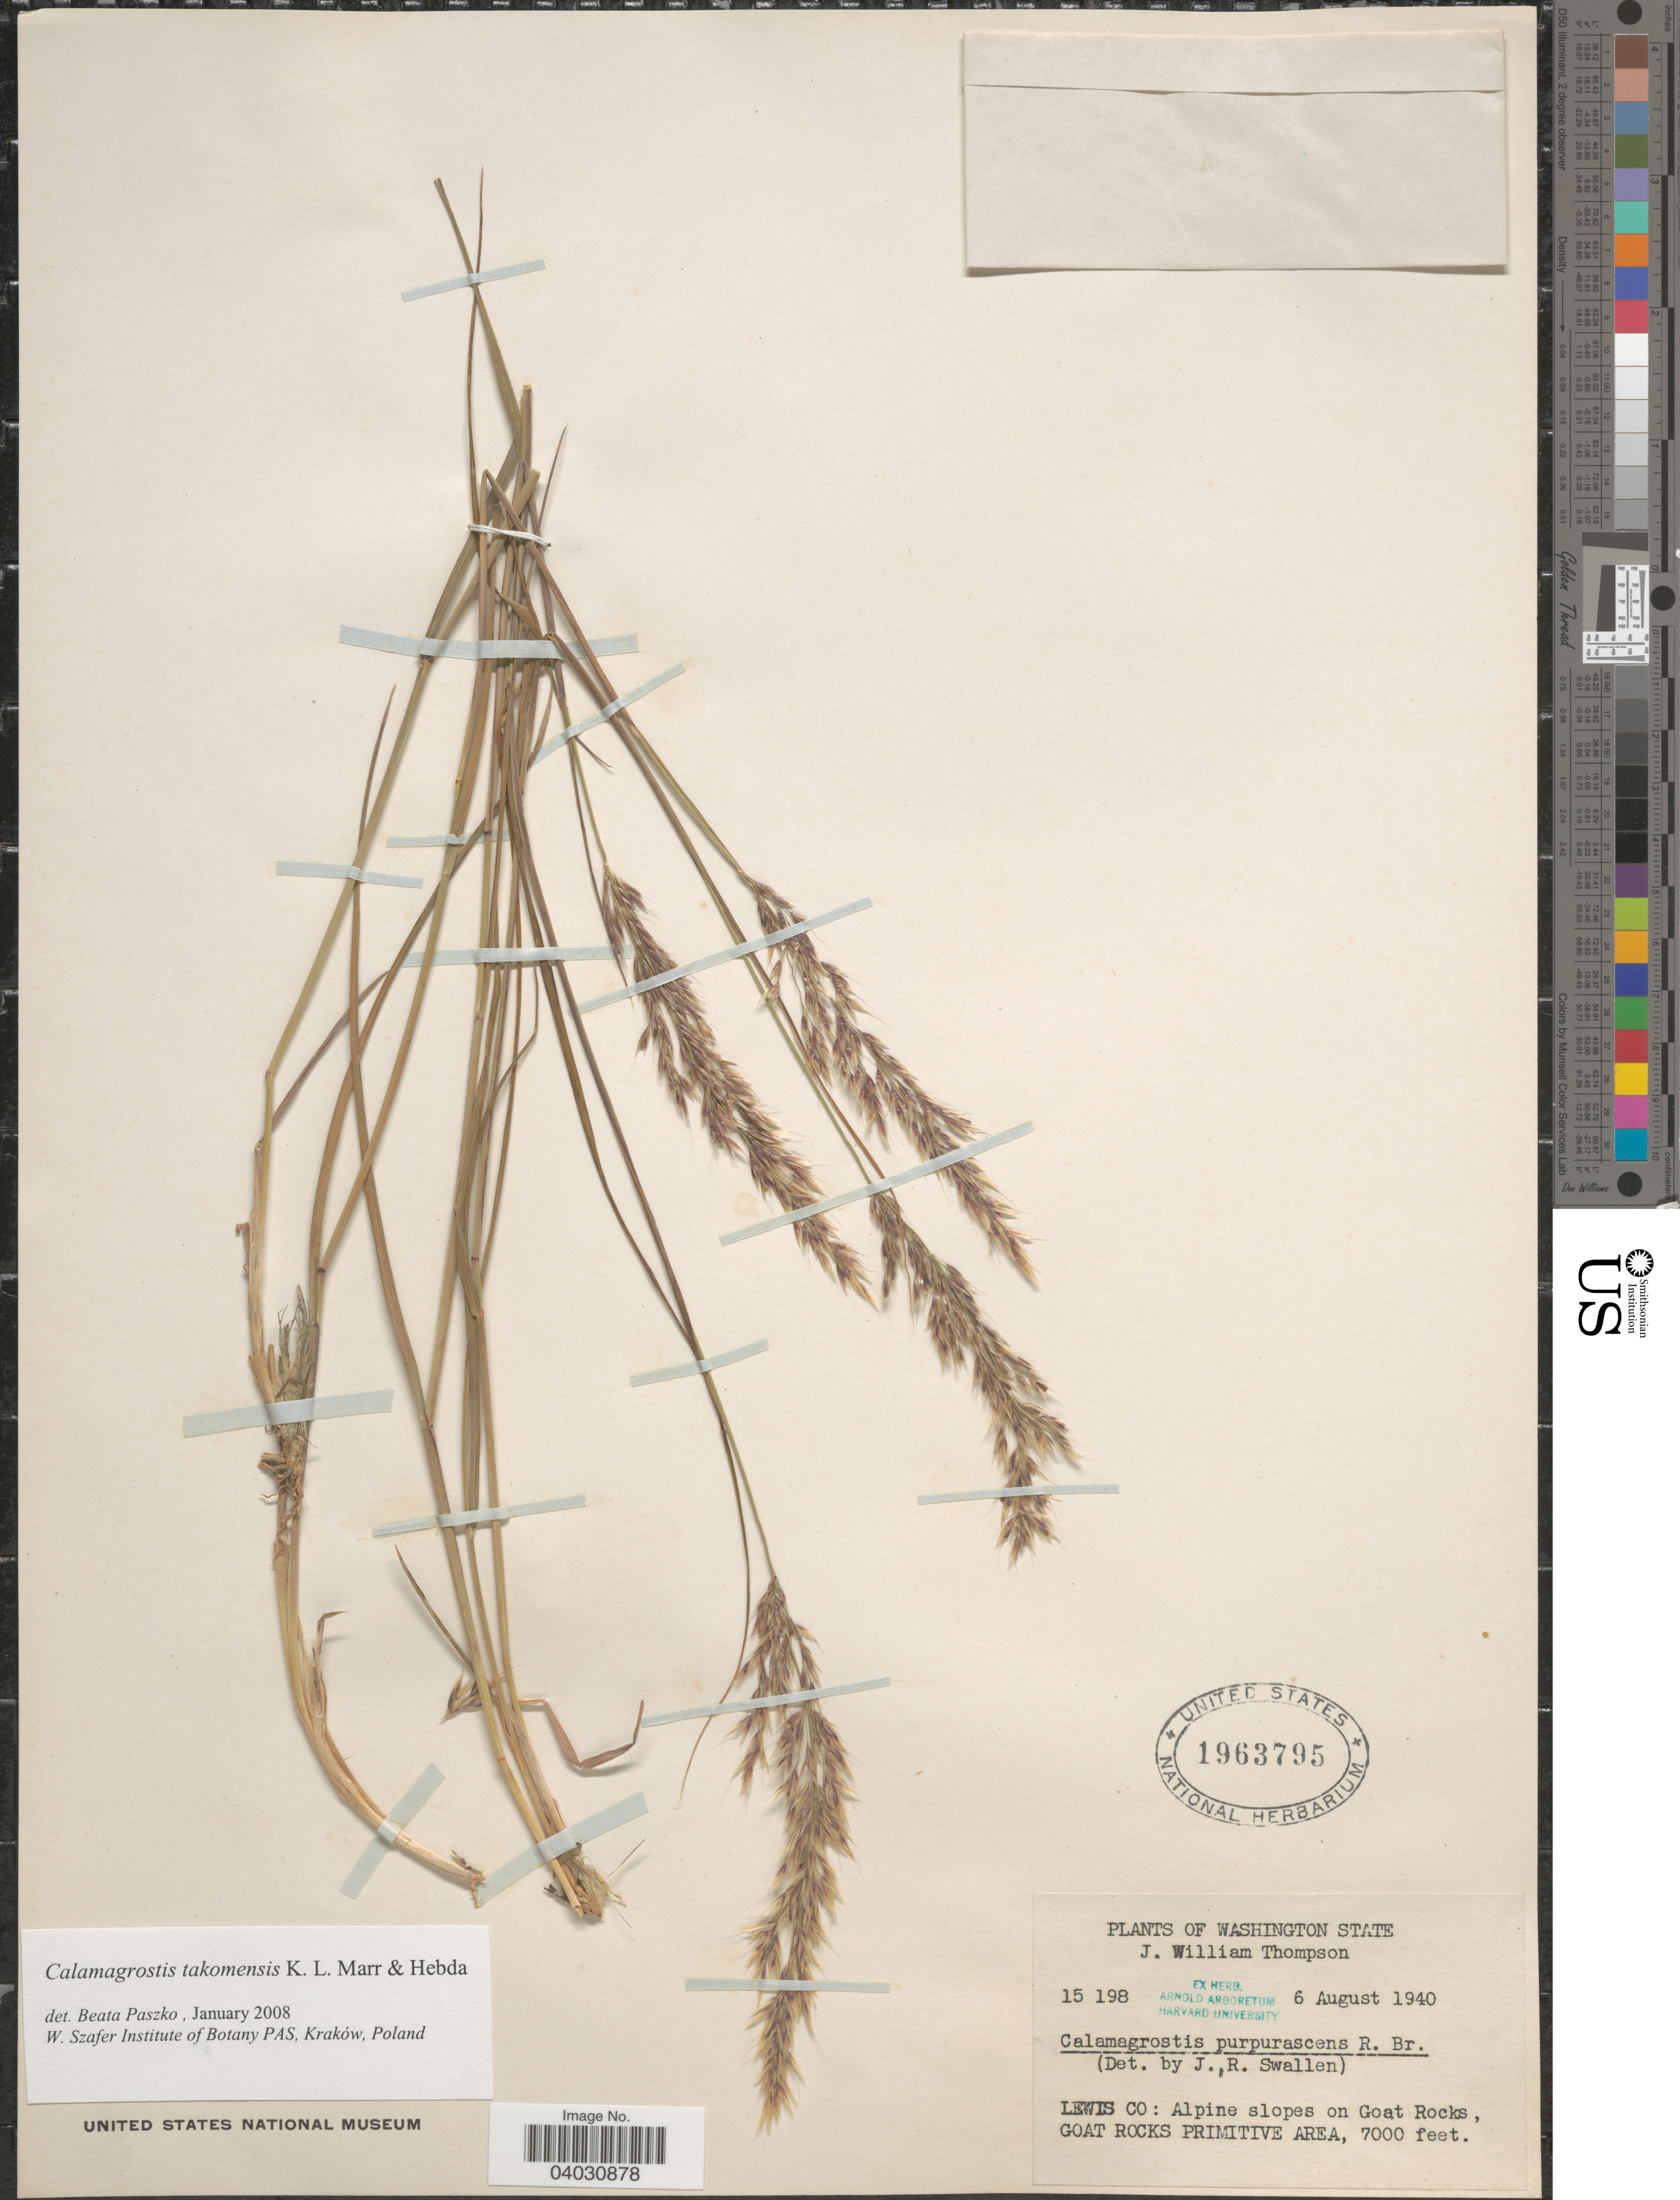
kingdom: Plantae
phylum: Tracheophyta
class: Liliopsida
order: Poales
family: Poaceae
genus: Calamagrostis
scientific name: Calamagrostis tacomensis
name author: K. Marr & Hebda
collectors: J. W. Thompson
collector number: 15198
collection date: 1940-08-06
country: United States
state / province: Washington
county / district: Lewis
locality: Lewis Co: Alpine slopes on Goat Rocks, Goat Rocks Primitive Area.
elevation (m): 2134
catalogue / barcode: US 1963795